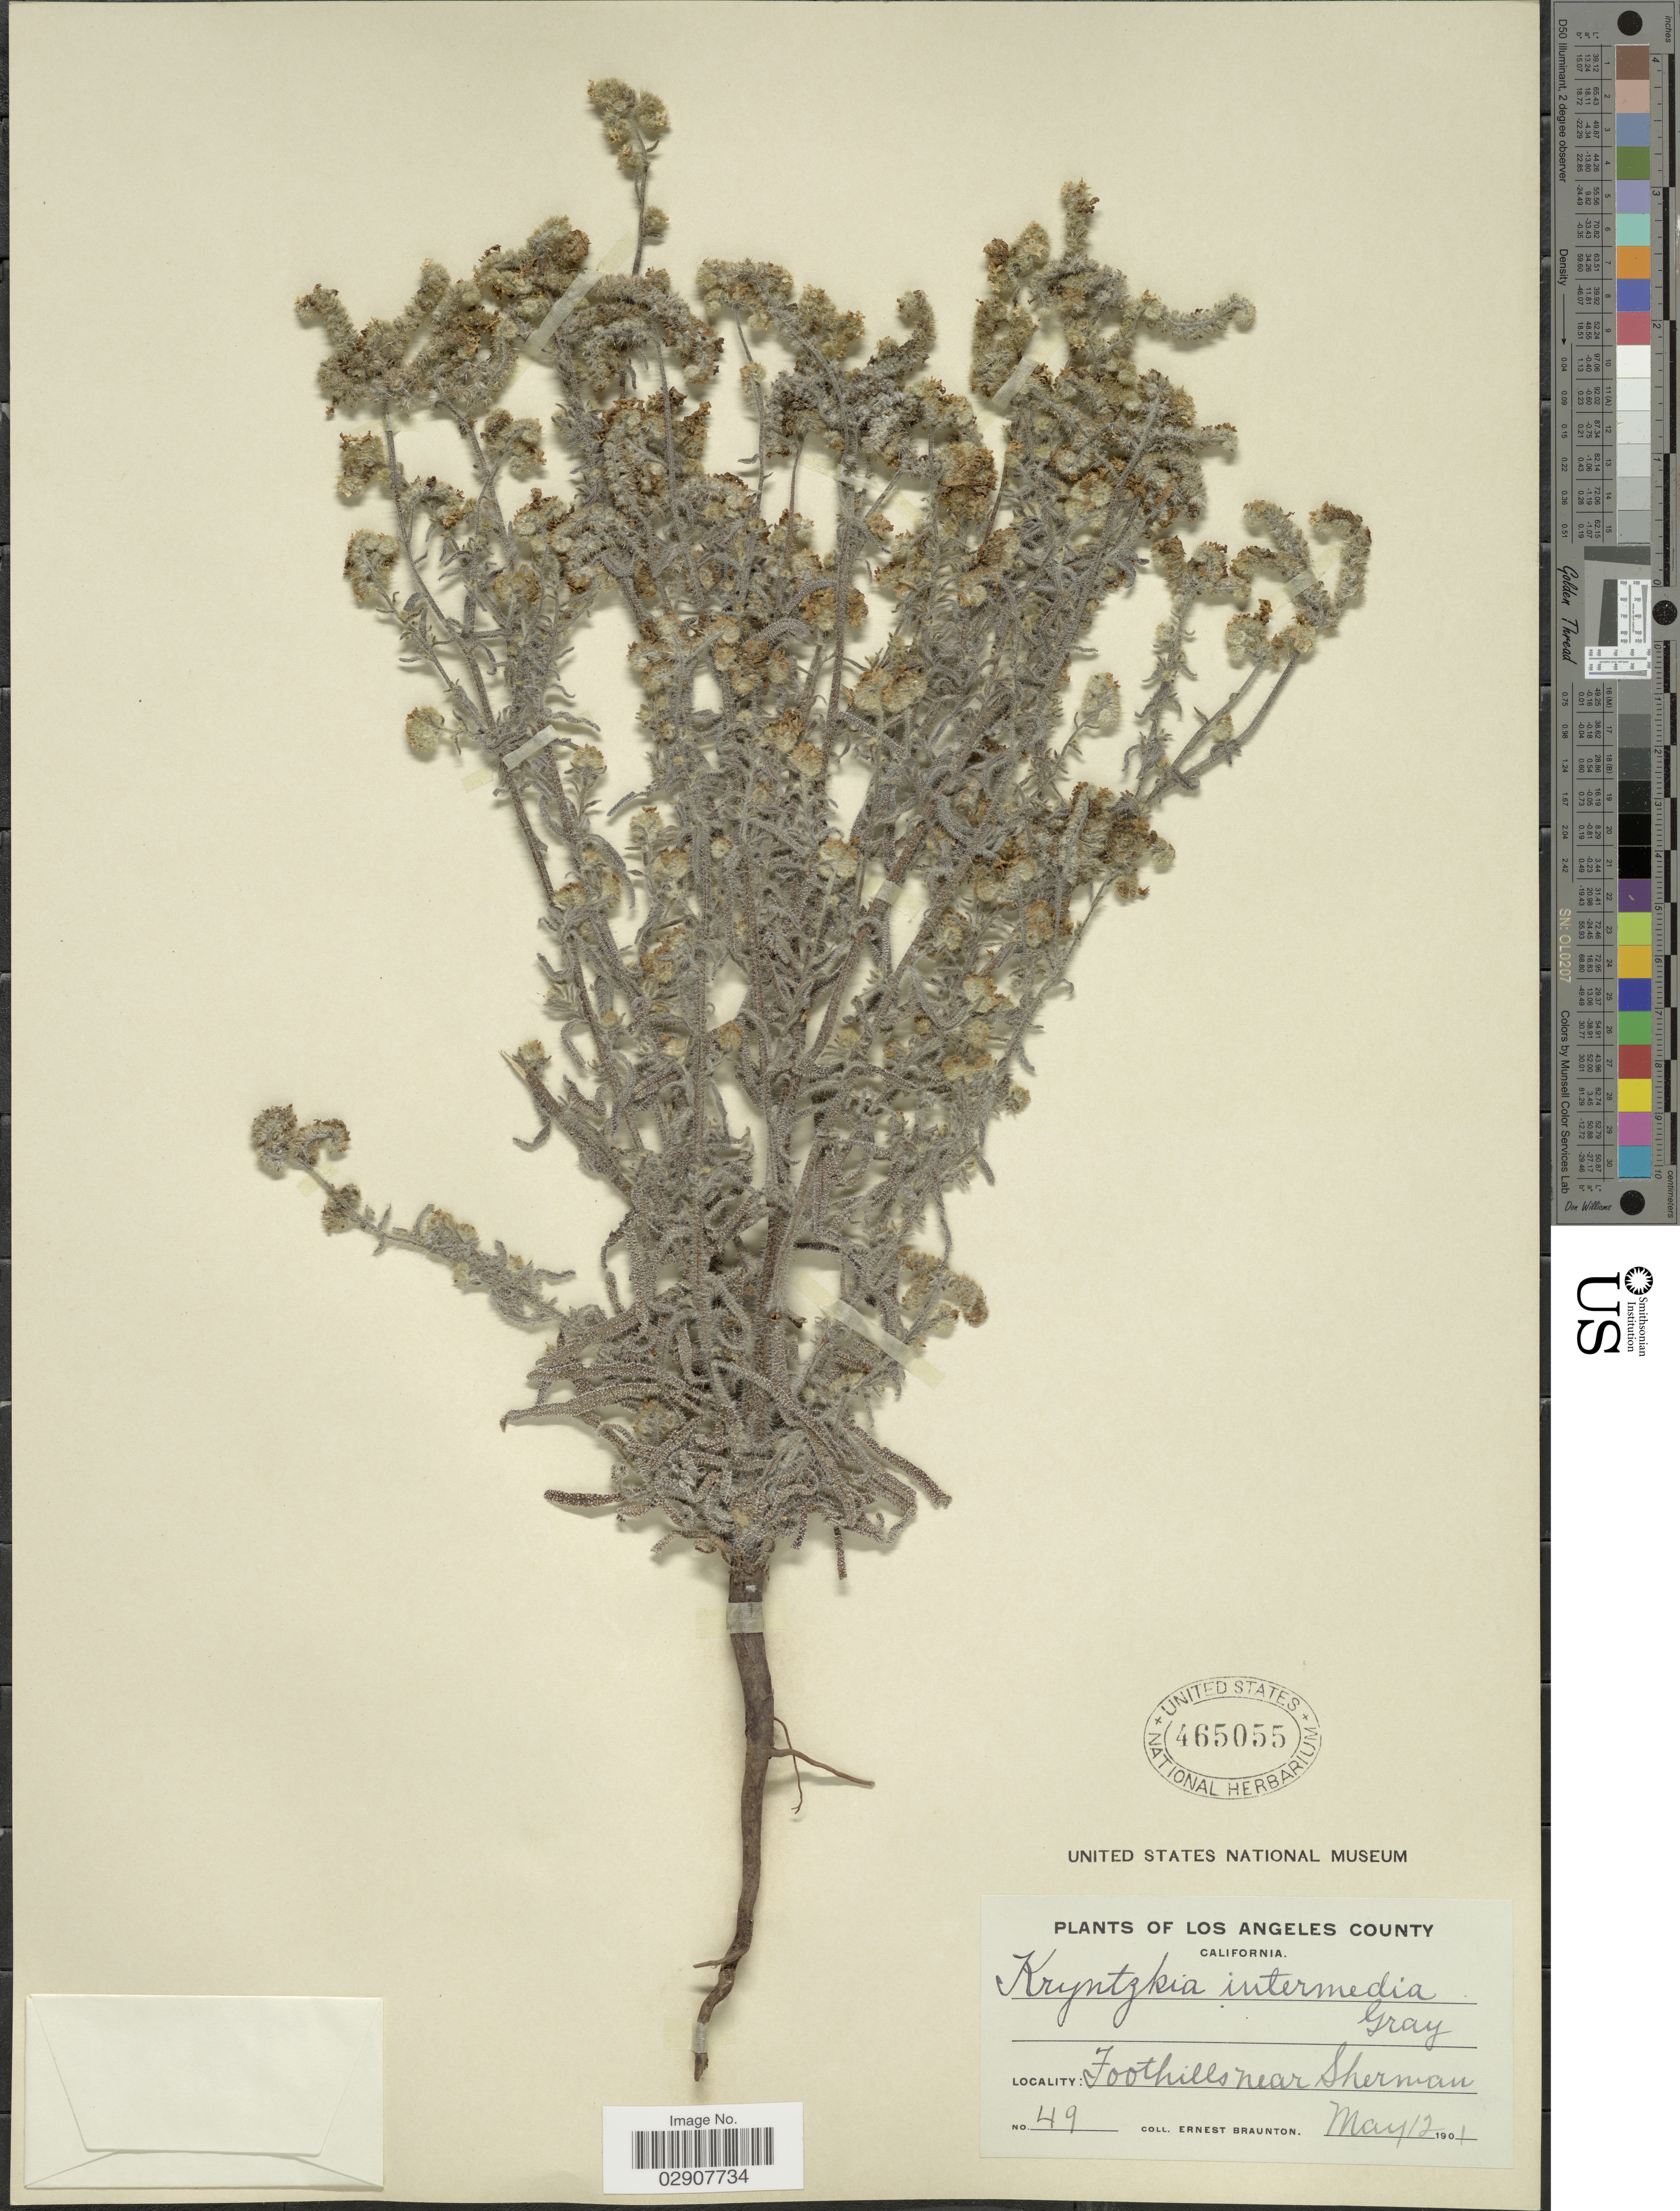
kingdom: Plantae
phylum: Tracheophyta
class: Magnoliopsida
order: Boraginales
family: Boraginaceae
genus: Cryptantha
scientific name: Cryptantha intermedia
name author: (A. Gray) Greene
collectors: E. Braunton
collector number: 49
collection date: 1901-05-12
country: United States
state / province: California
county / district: Los Angeles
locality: Los Angeles County, Foothills near Sherman.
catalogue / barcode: US 465055